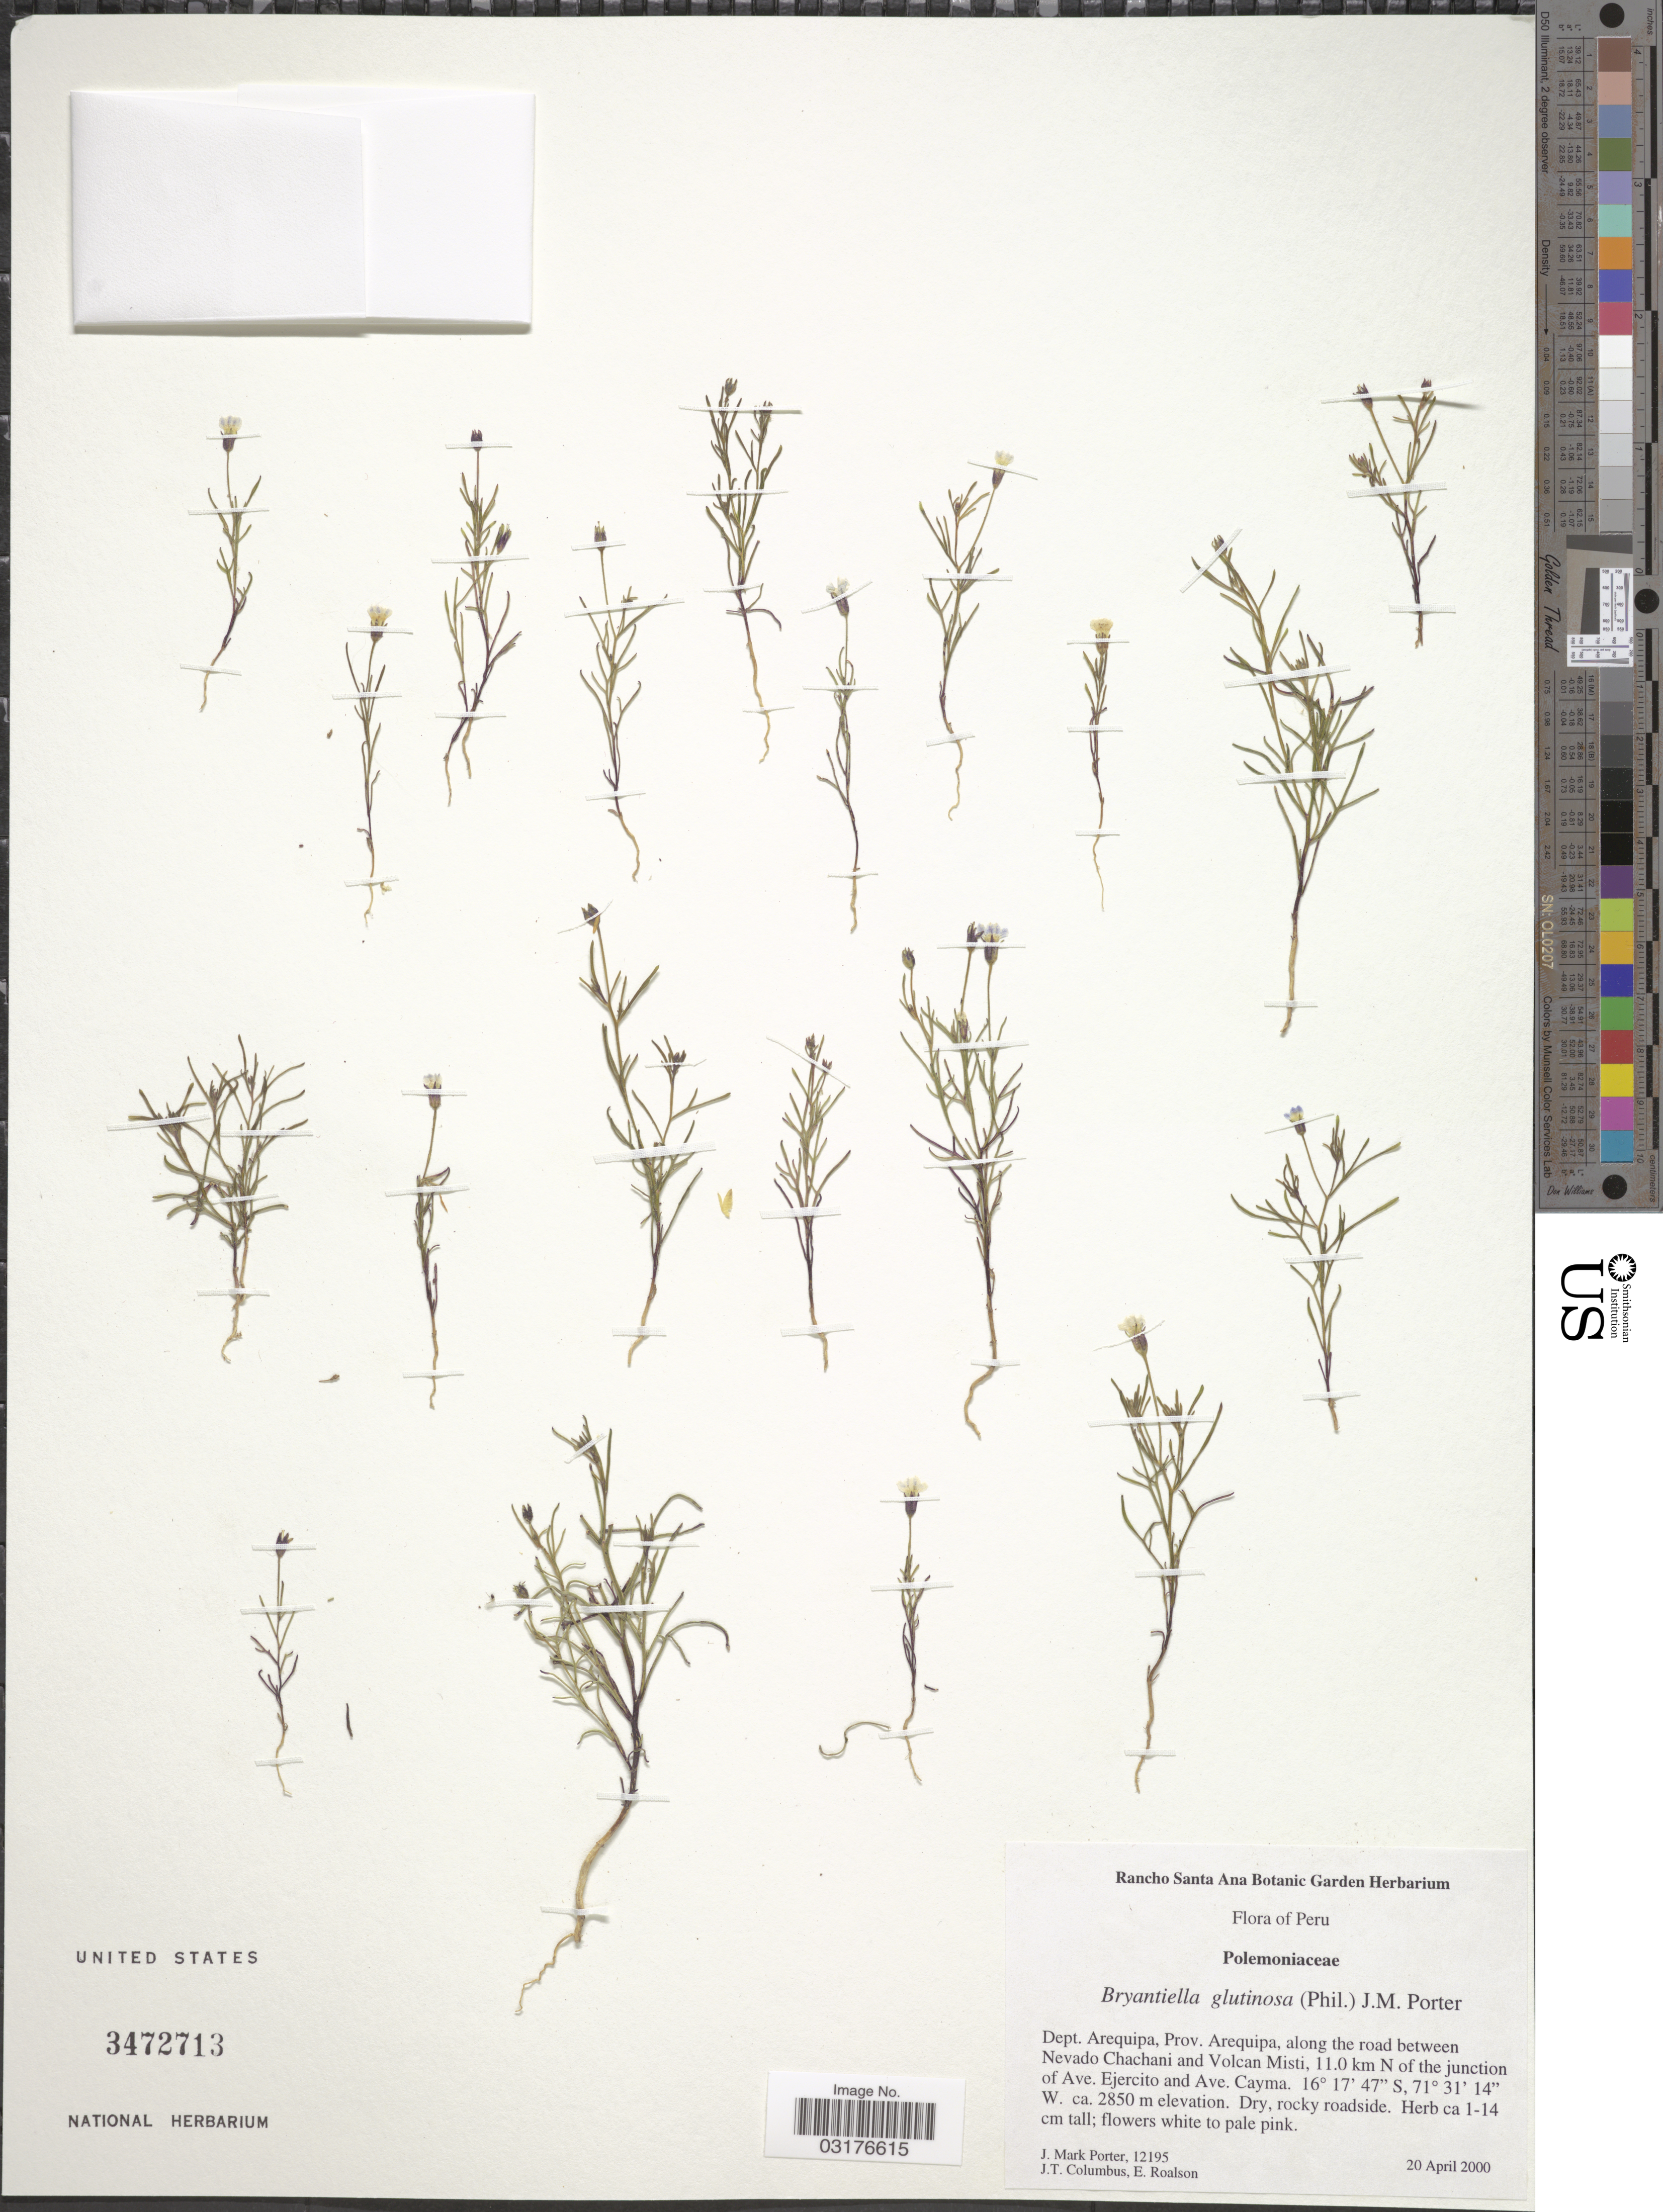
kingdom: Plantae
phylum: Tracheophyta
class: Magnoliopsida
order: Ericales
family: Polemoniaceae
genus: Dayia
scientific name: Dayia glutinosa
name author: (Phil.) J.M. Porter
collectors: J. M. Porter, J. T. Columbus & E. H. Roalson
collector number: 12195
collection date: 2000-04-20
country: Peru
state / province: Arequipa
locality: Dept. Arequipa, along the road between Nevado Chachani and Volcan Misti, 11.0 km N of the junction of Ave. Ejercito and Ave. Cayma.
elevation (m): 2850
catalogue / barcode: US 3472713